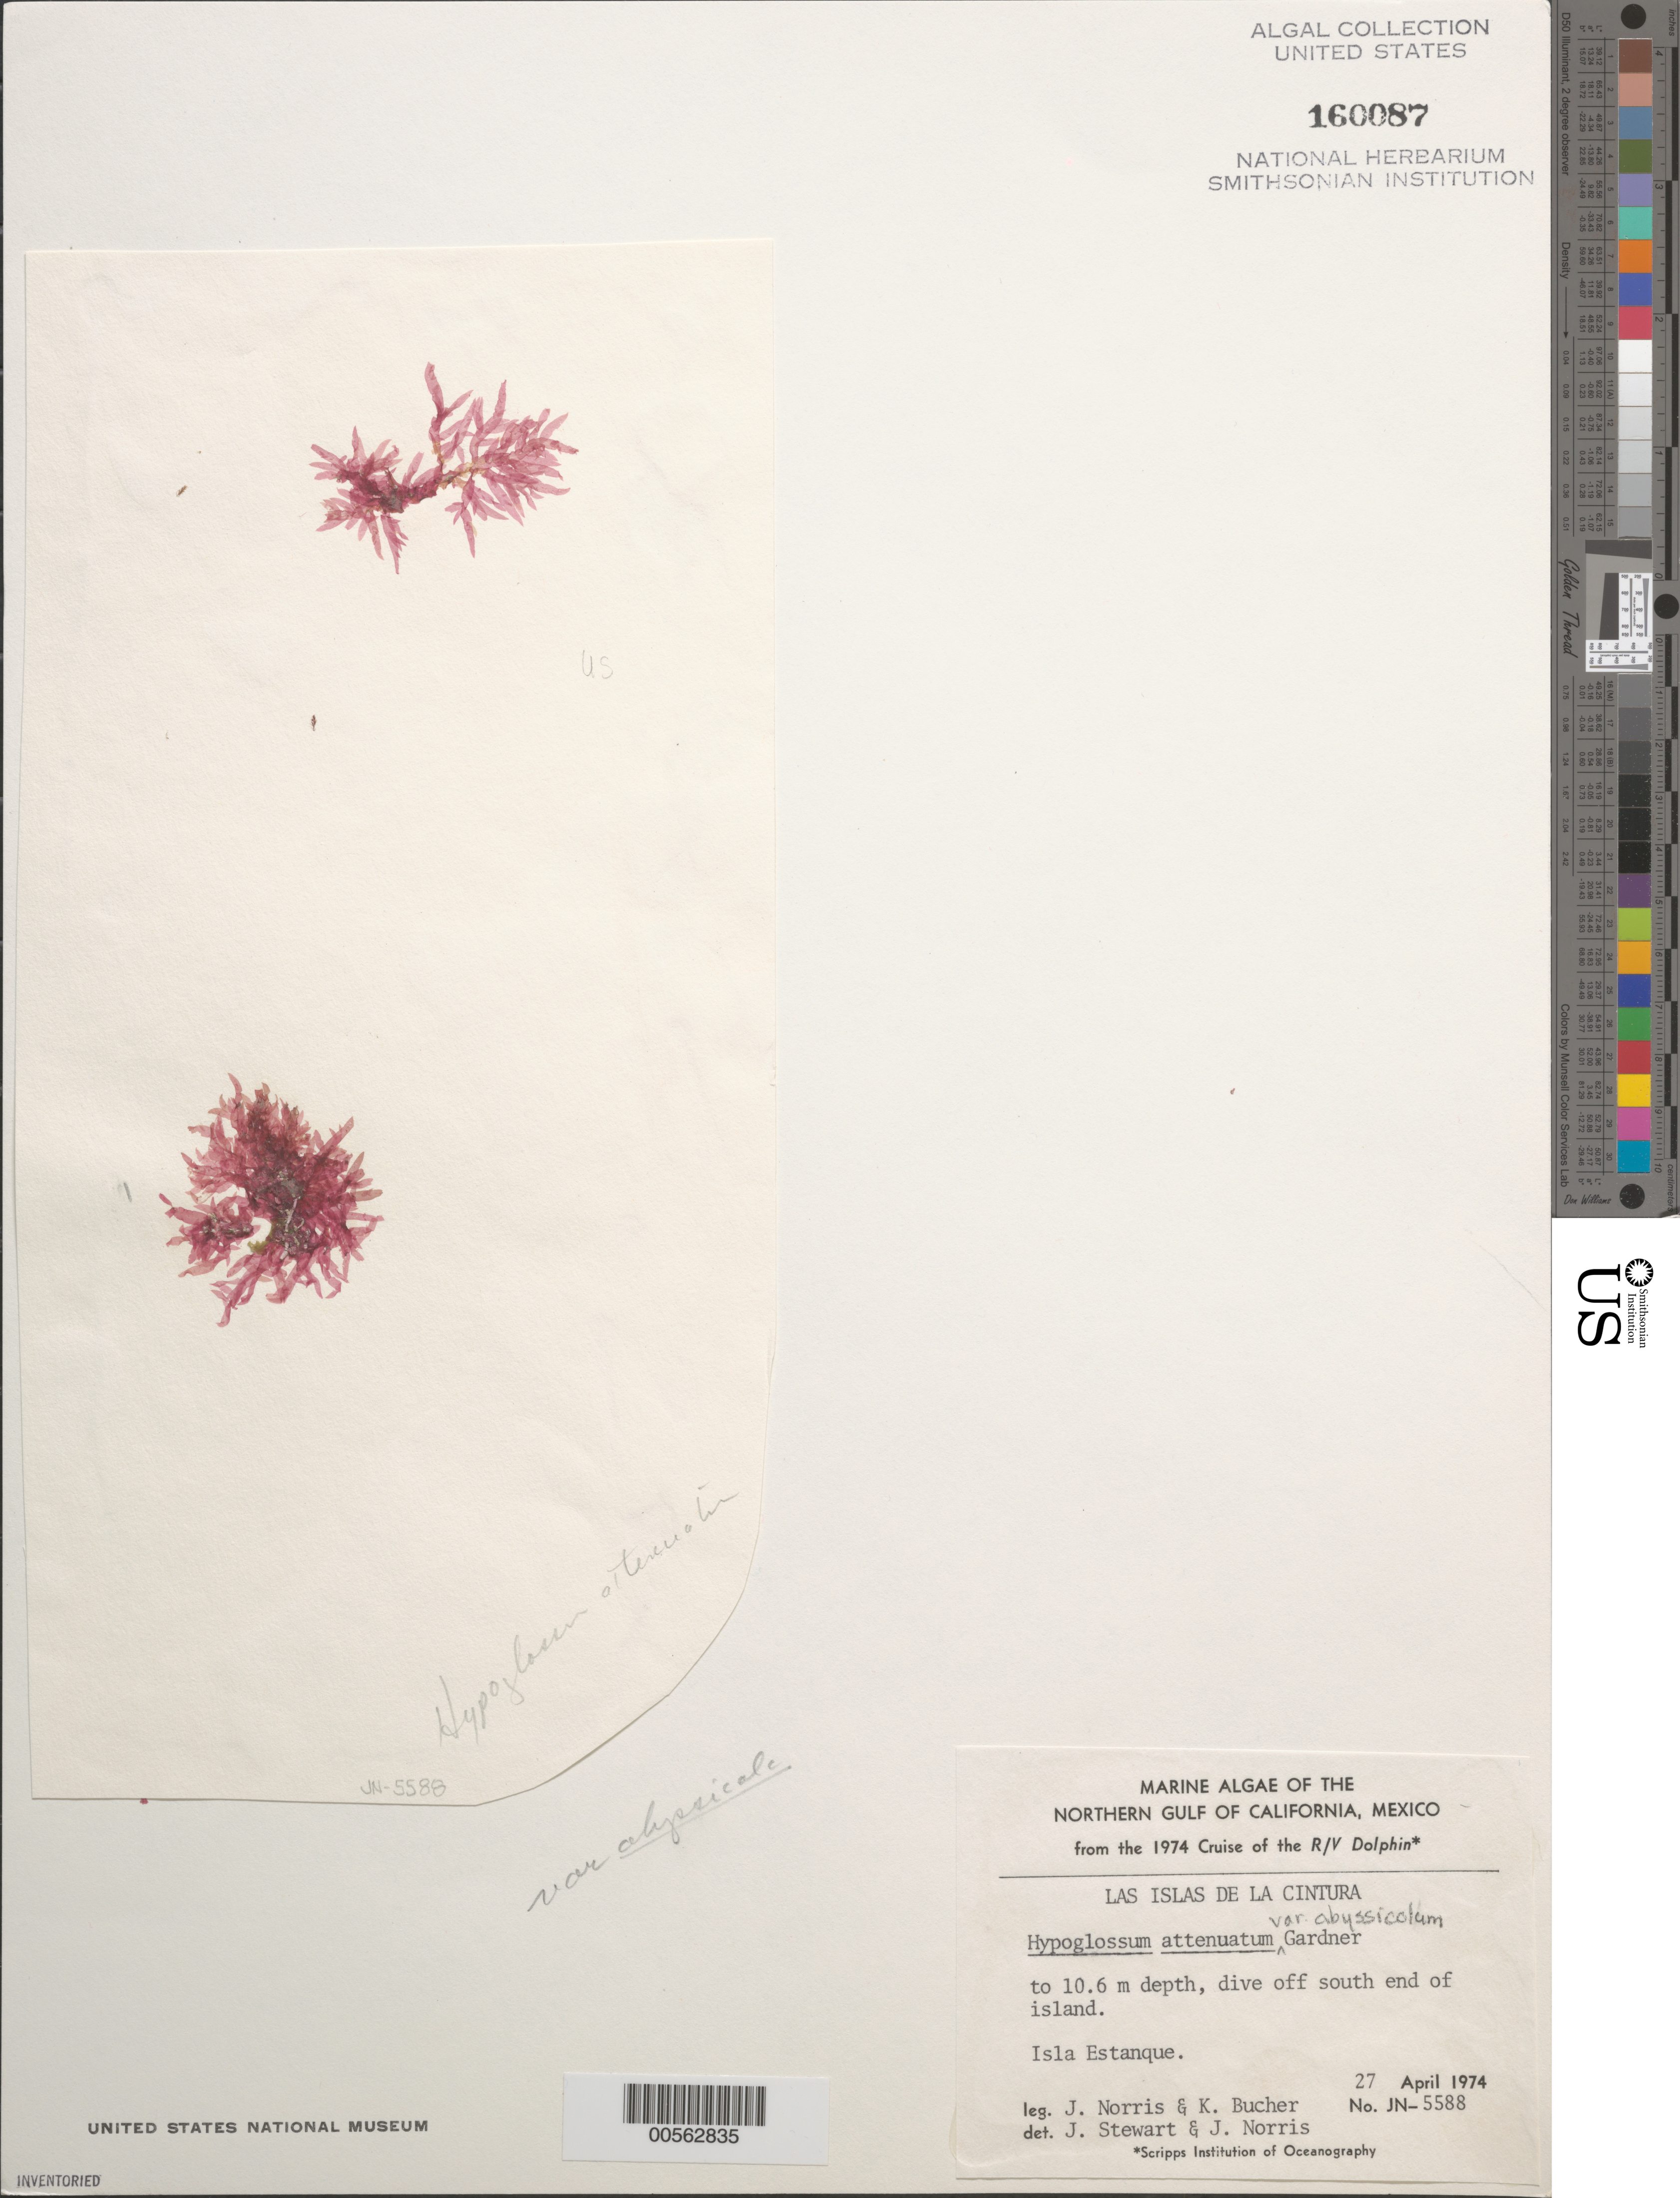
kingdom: Plantae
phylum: Rhodophyta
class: Florideophyceae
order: Ceramiales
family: Delesseriaceae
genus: Hypoglossum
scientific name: Hypoglossum attenuatum var. abyssicolum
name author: (W.R. Taylor) E.Y. Dawson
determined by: Stewart, J.; Norris, J. N.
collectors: J. N. Norris & K. E. Bucher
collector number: JN-5588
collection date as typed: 27 Apr 1974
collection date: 1974-04-27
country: Mexico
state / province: Baja California Norte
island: Isla Estanque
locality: Off Isla Angel de la Guarda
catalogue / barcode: US 160087